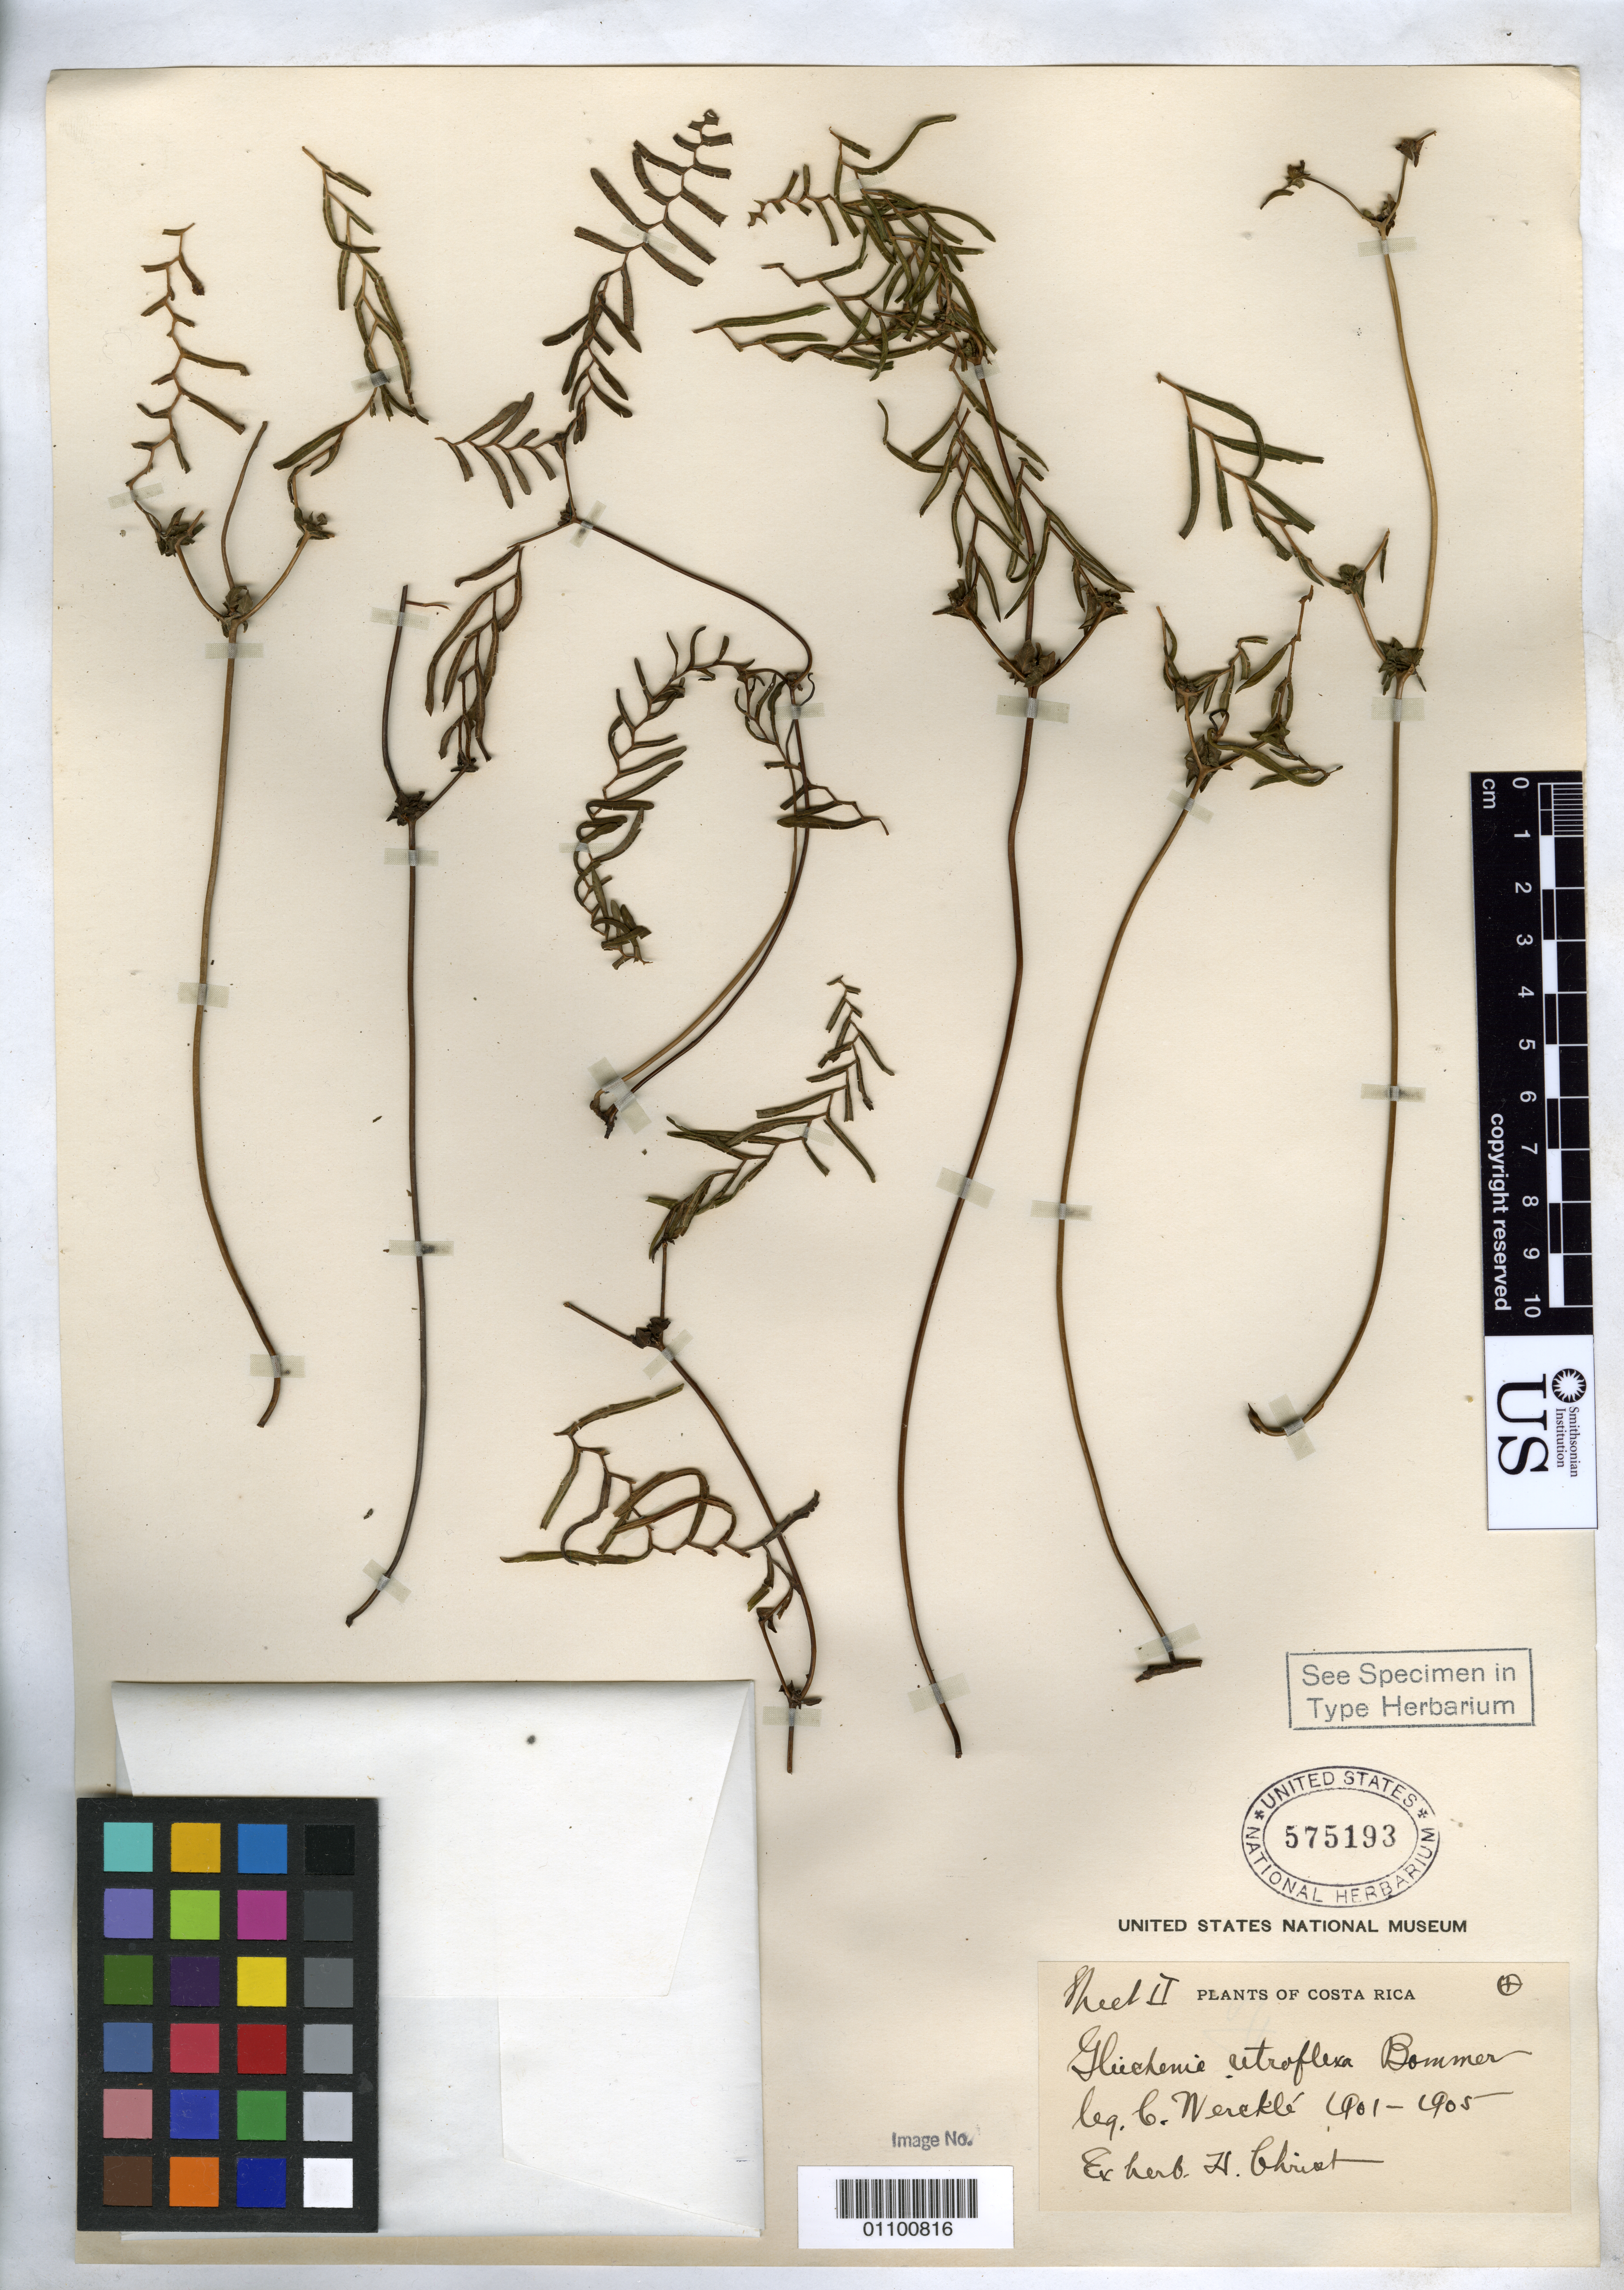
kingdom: Plantae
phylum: Tracheophyta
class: Polypodiopsida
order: Gleicheniales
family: Gleicheniaceae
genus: Gleichenia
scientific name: Gleichenia retroflexa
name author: J. Bommer & Christ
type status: Type Collection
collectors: C. C Wercklé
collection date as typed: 1901 to -- --- 1905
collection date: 1901/1905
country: Costa Rica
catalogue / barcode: US 575193